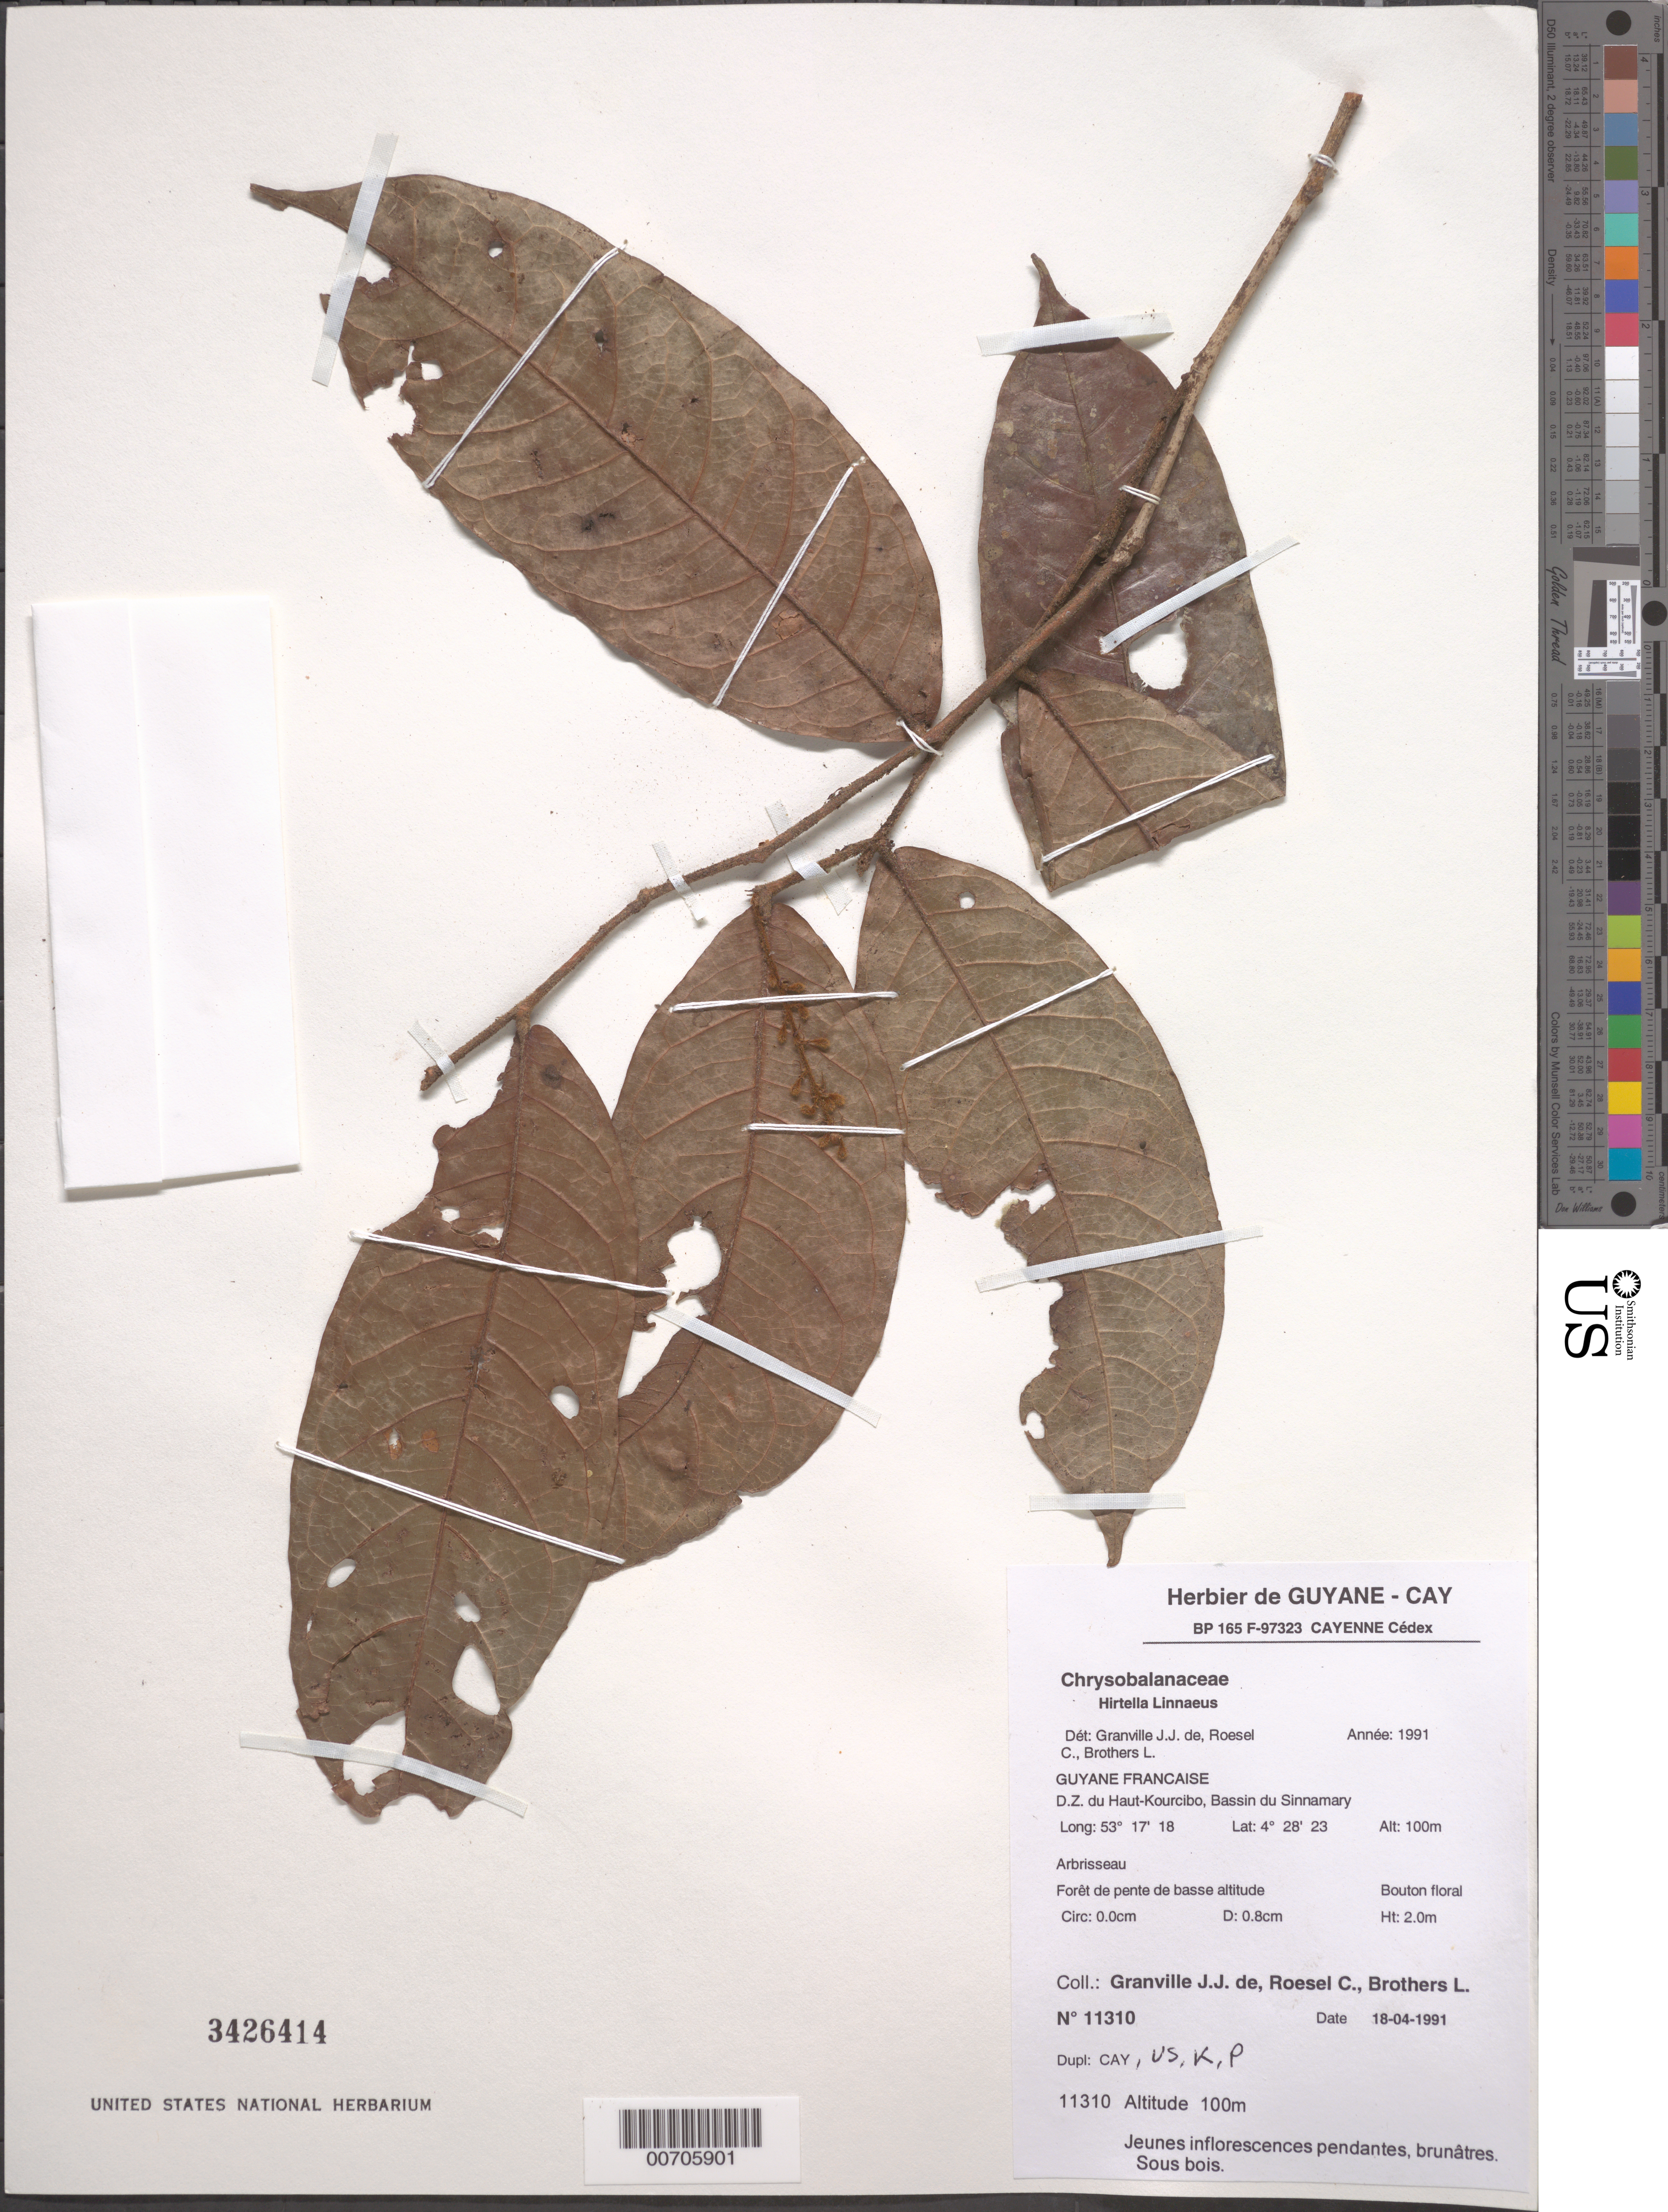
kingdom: Plantae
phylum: Tracheophyta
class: Magnoliopsida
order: Malpighiales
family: Chrysobalanaceae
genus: Hirtella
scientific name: Hirtella sp.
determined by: Granville, J. J.; Roesel, C. S.; Brothers, Leslie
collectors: J.-J. de Granville, C. S. Roesel & L. Brothers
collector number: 11310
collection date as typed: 18-Apr-91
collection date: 1991-04-18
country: French Guiana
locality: D.Z. du Haut-Kourcibo, Bassin du Sinnamary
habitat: Forêt de pente de basse altitude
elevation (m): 100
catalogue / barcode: US 3426414